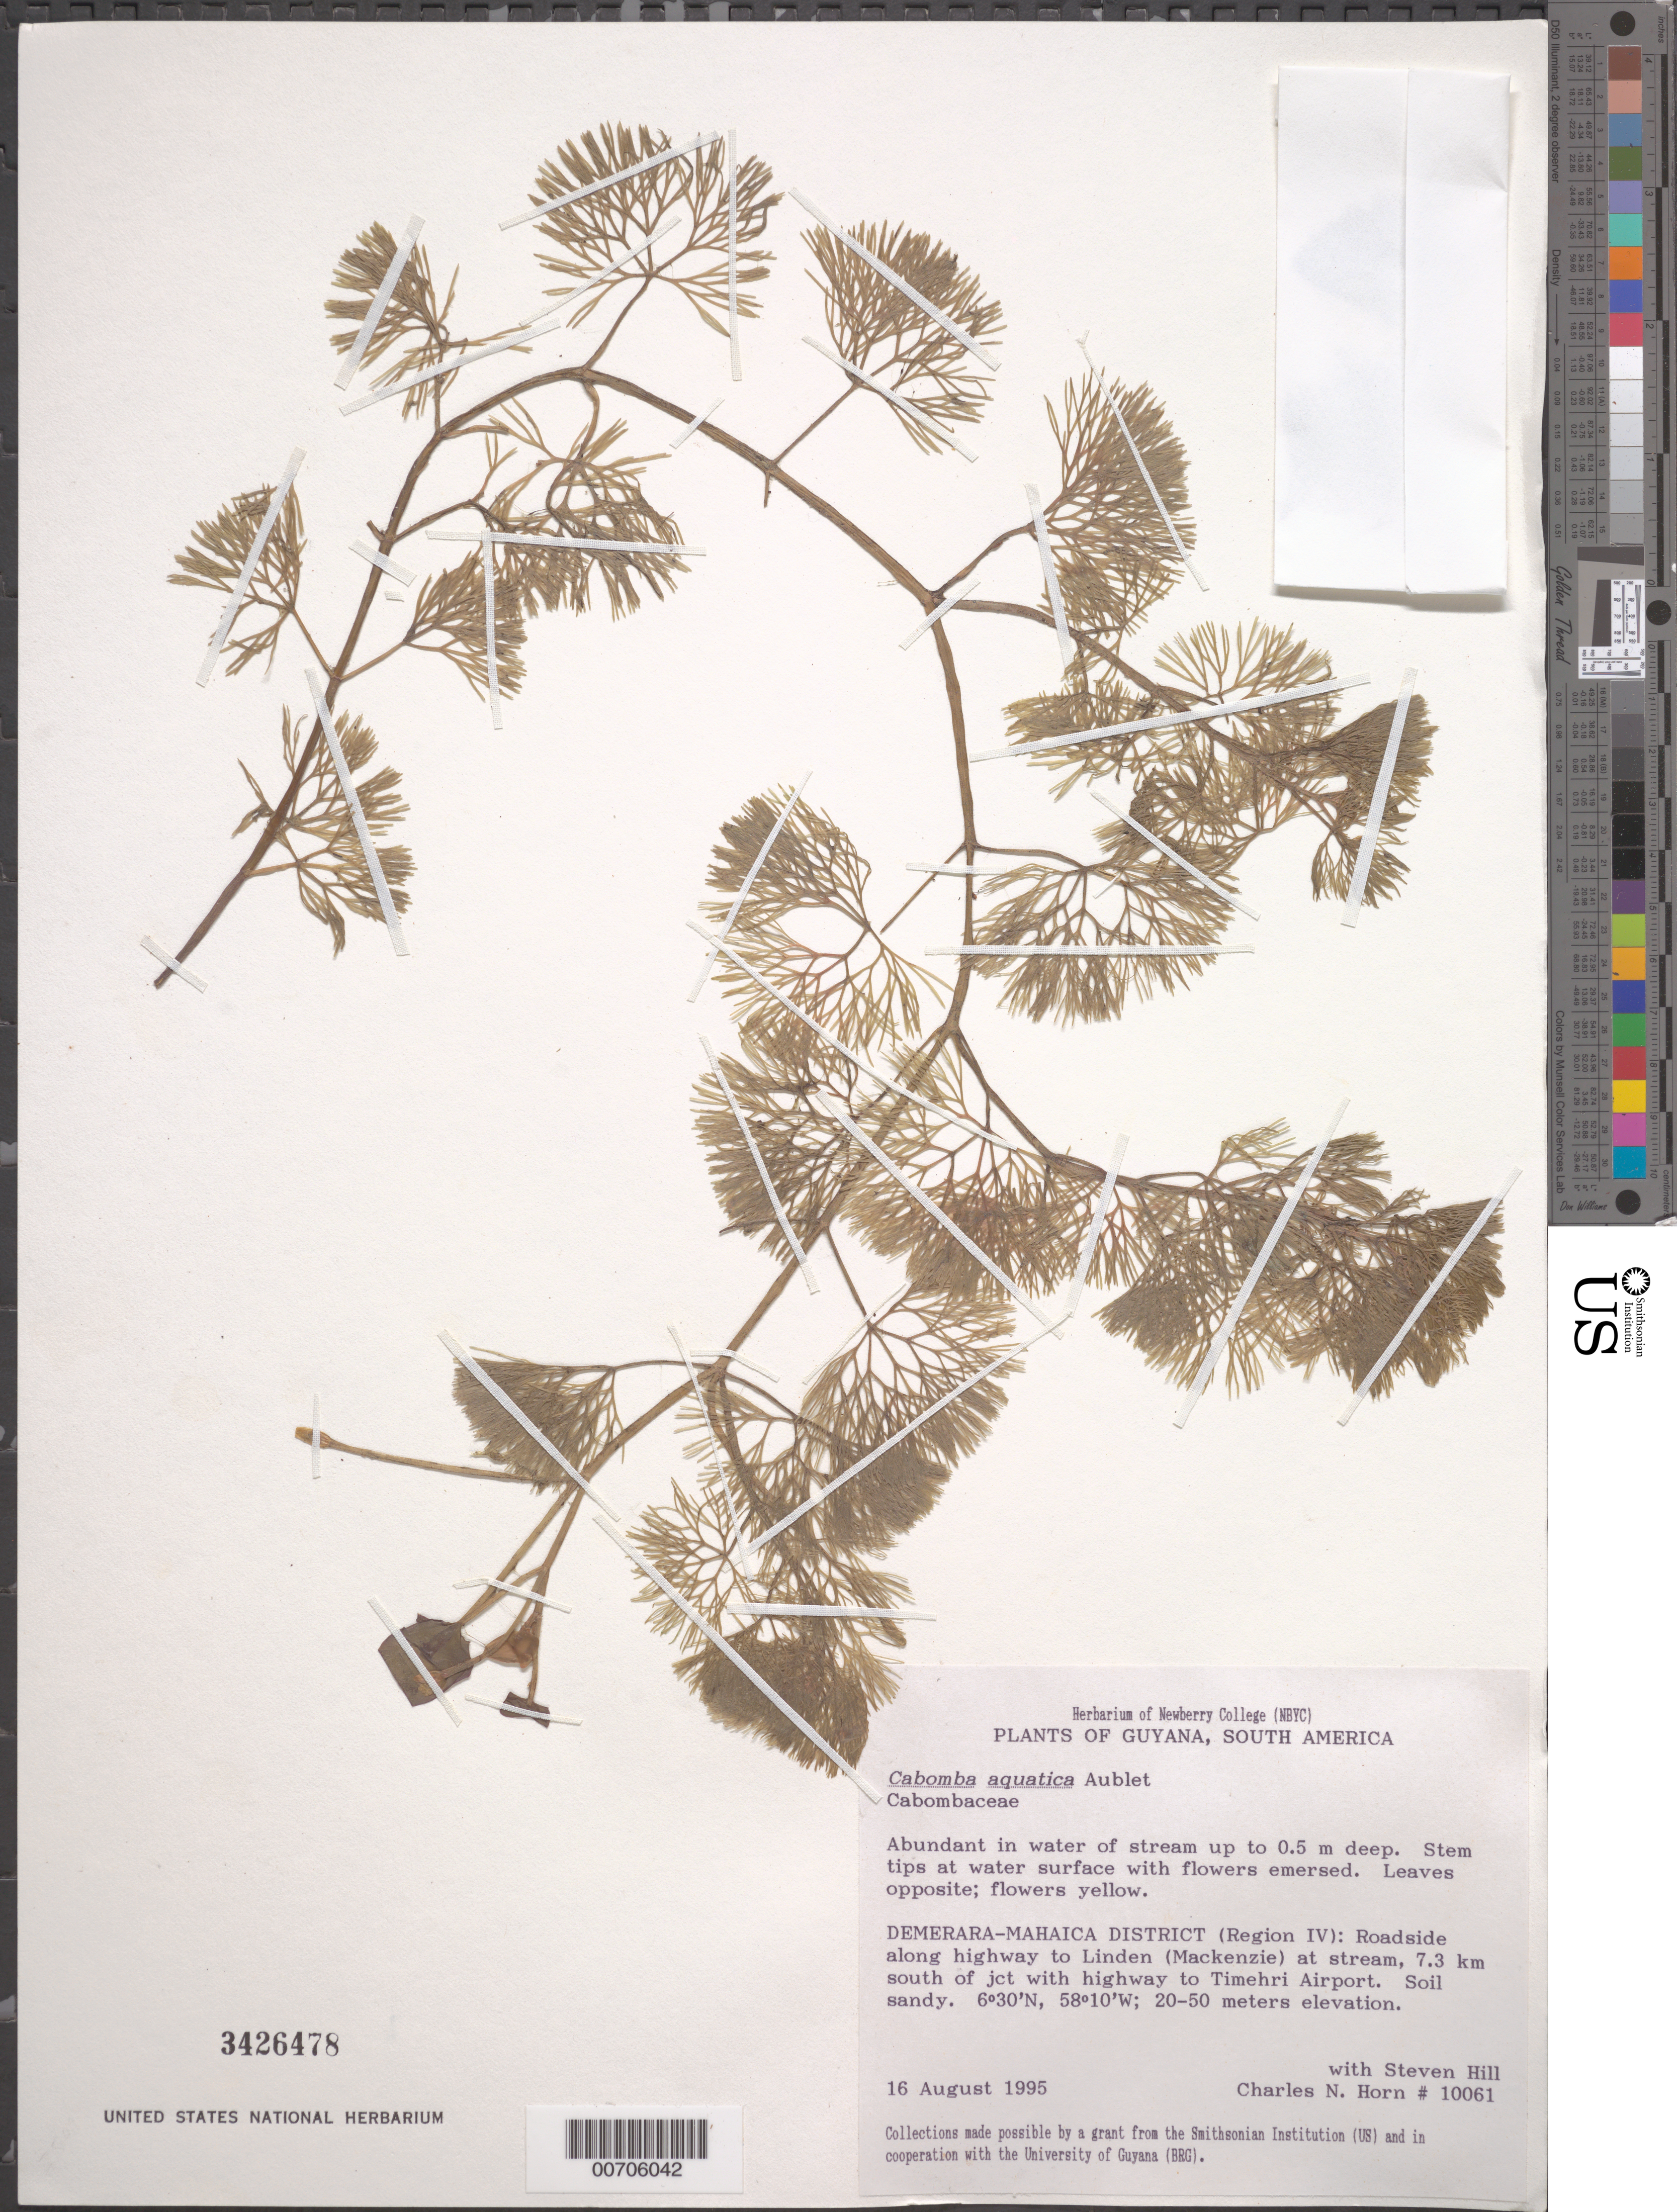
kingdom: Plantae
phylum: Tracheophyta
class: Magnoliopsida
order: Nymphaeales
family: Cabombaceae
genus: Cabomba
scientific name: Cabomba aquatica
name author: Aubl.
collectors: C. N. Horn & S. Hill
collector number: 10061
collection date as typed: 16-Aug-95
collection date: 1995-08-16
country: Guyana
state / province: Demerara-Mahaica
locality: Linden (Mackenzie) Hwy., 7.3 km S of juct. with hwy to Timehri Airport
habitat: Water of stream up to 0.5 m deep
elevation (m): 20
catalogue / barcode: US 3426478